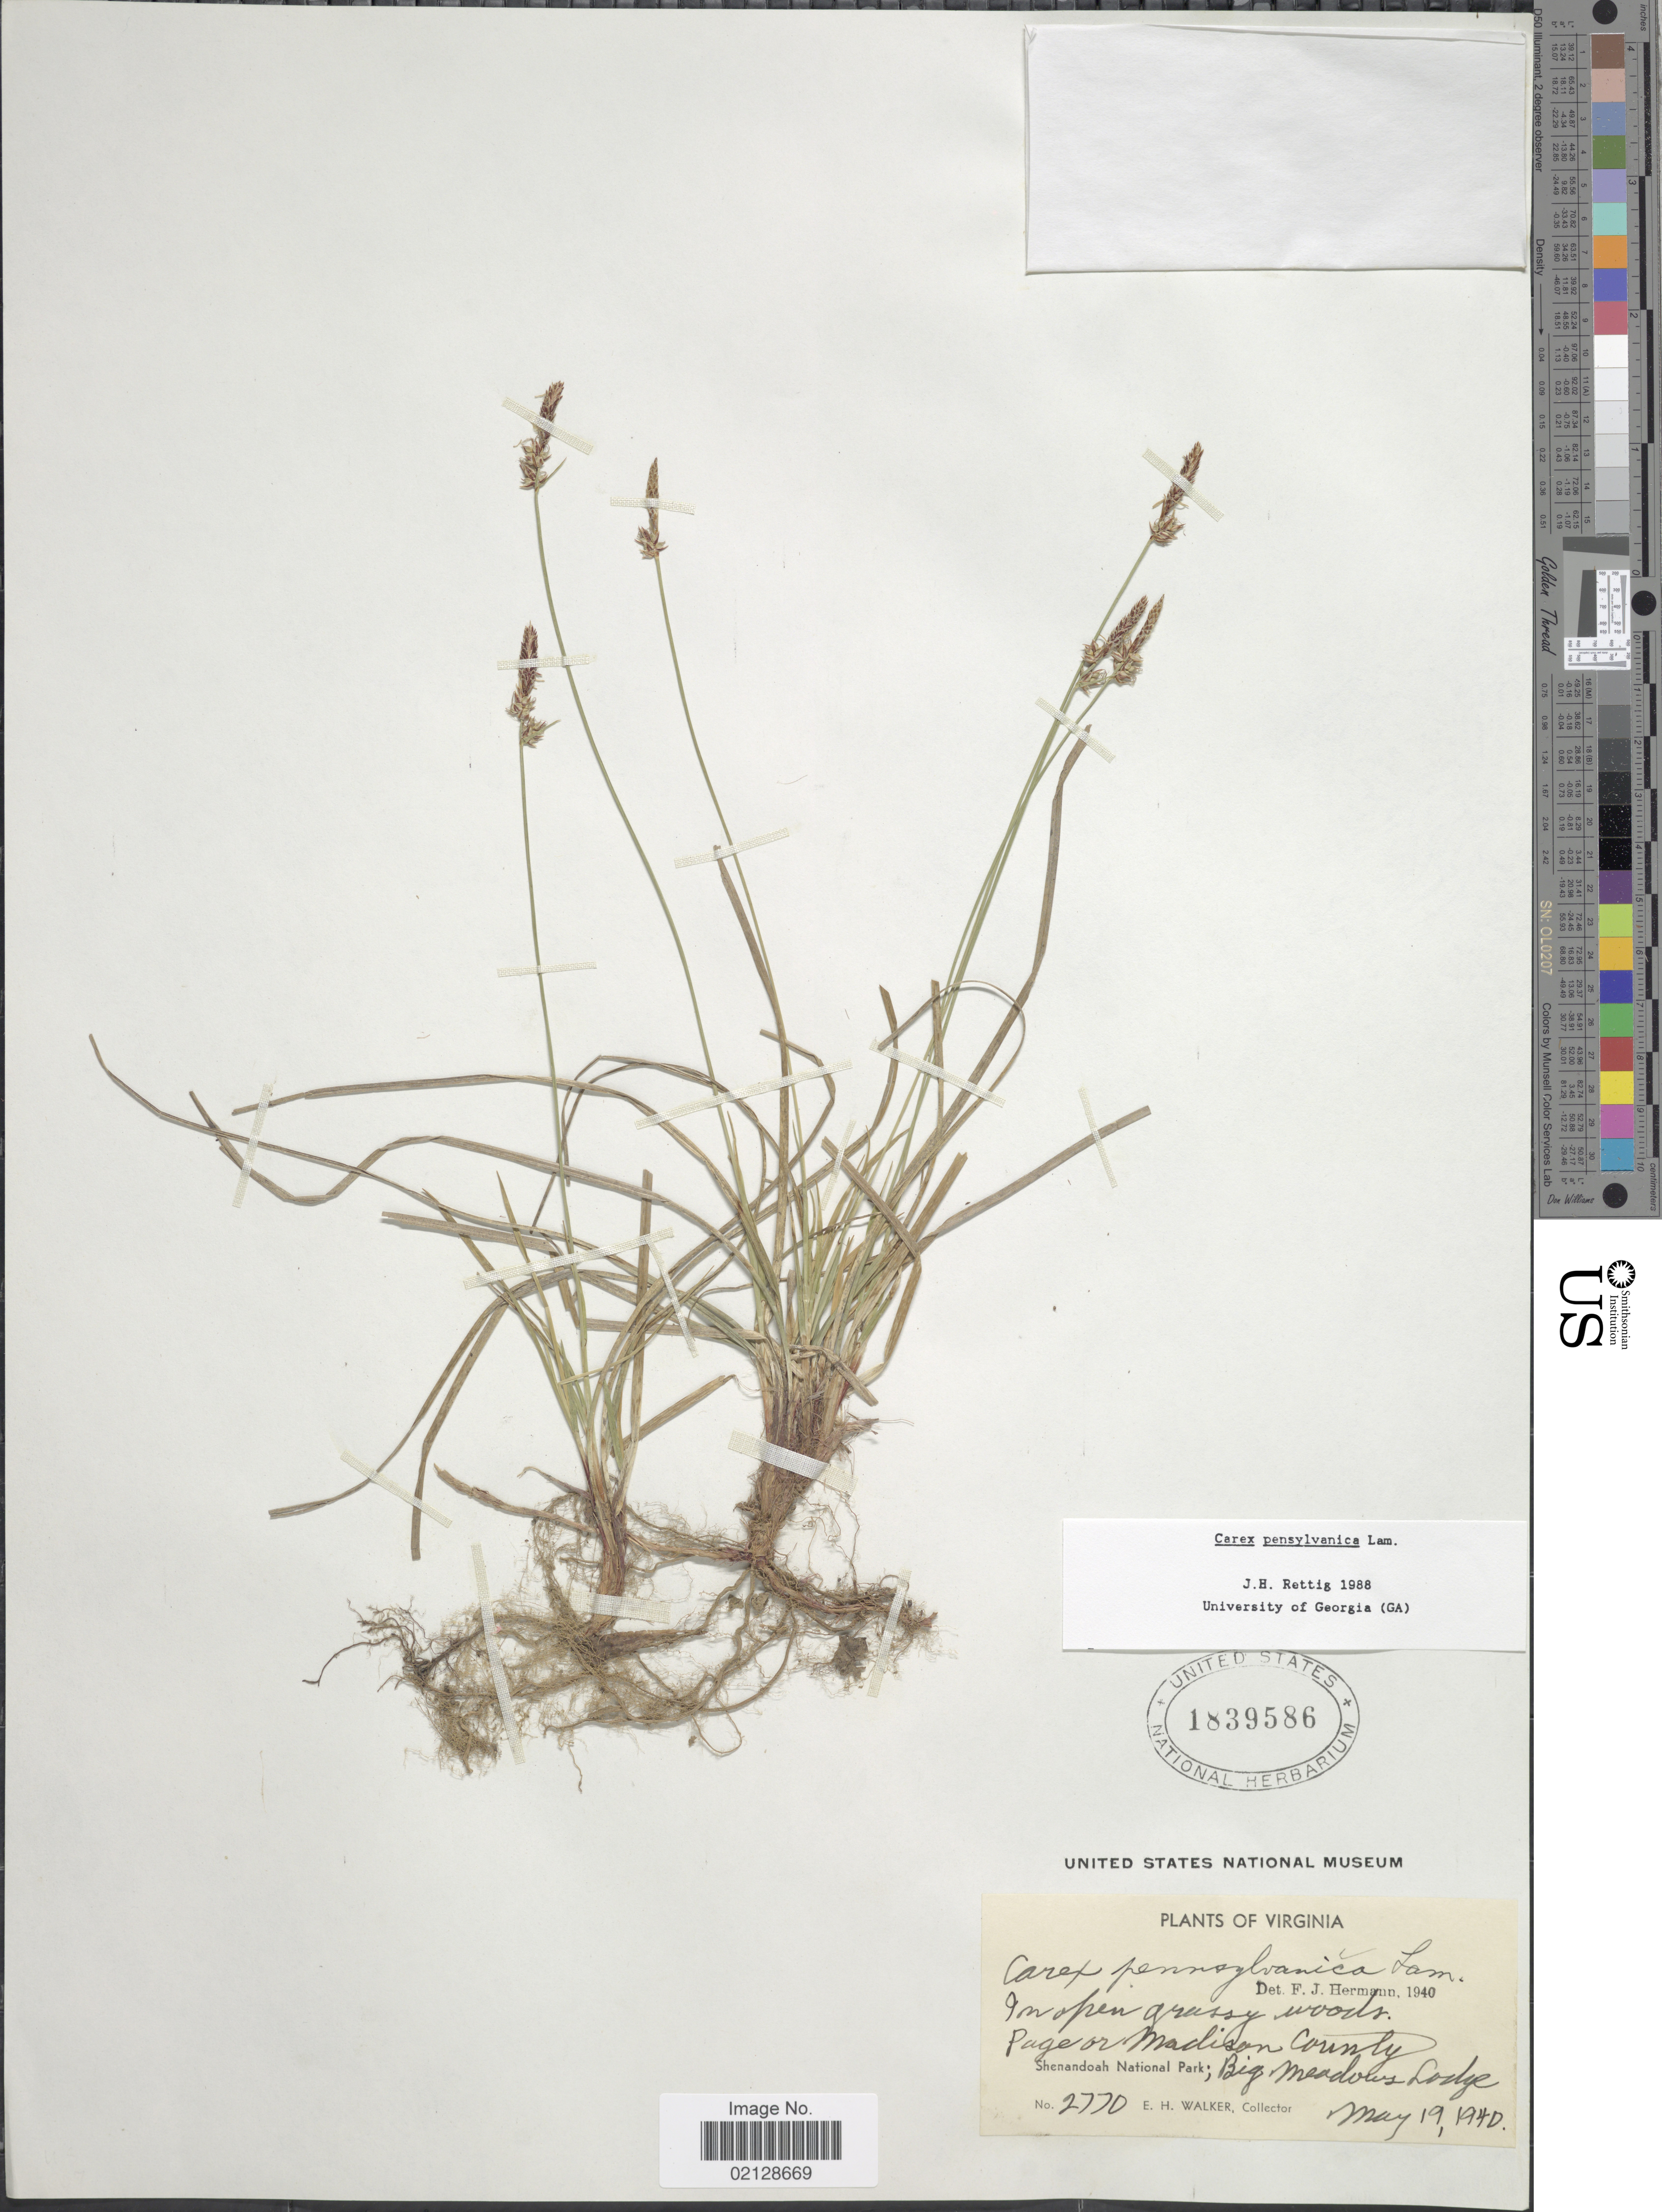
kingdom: Plantae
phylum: Tracheophyta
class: Liliopsida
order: Poales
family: Cyperaceae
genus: Carex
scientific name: Carex pensylvanica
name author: Lam.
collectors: E. H. Walker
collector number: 2770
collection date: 1940-05-19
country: United States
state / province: Virginia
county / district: Madison / Page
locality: In open grassy woods, Page or Madison County, Shenandoah National Park: Big Meadows Lodge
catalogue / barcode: US 1839586